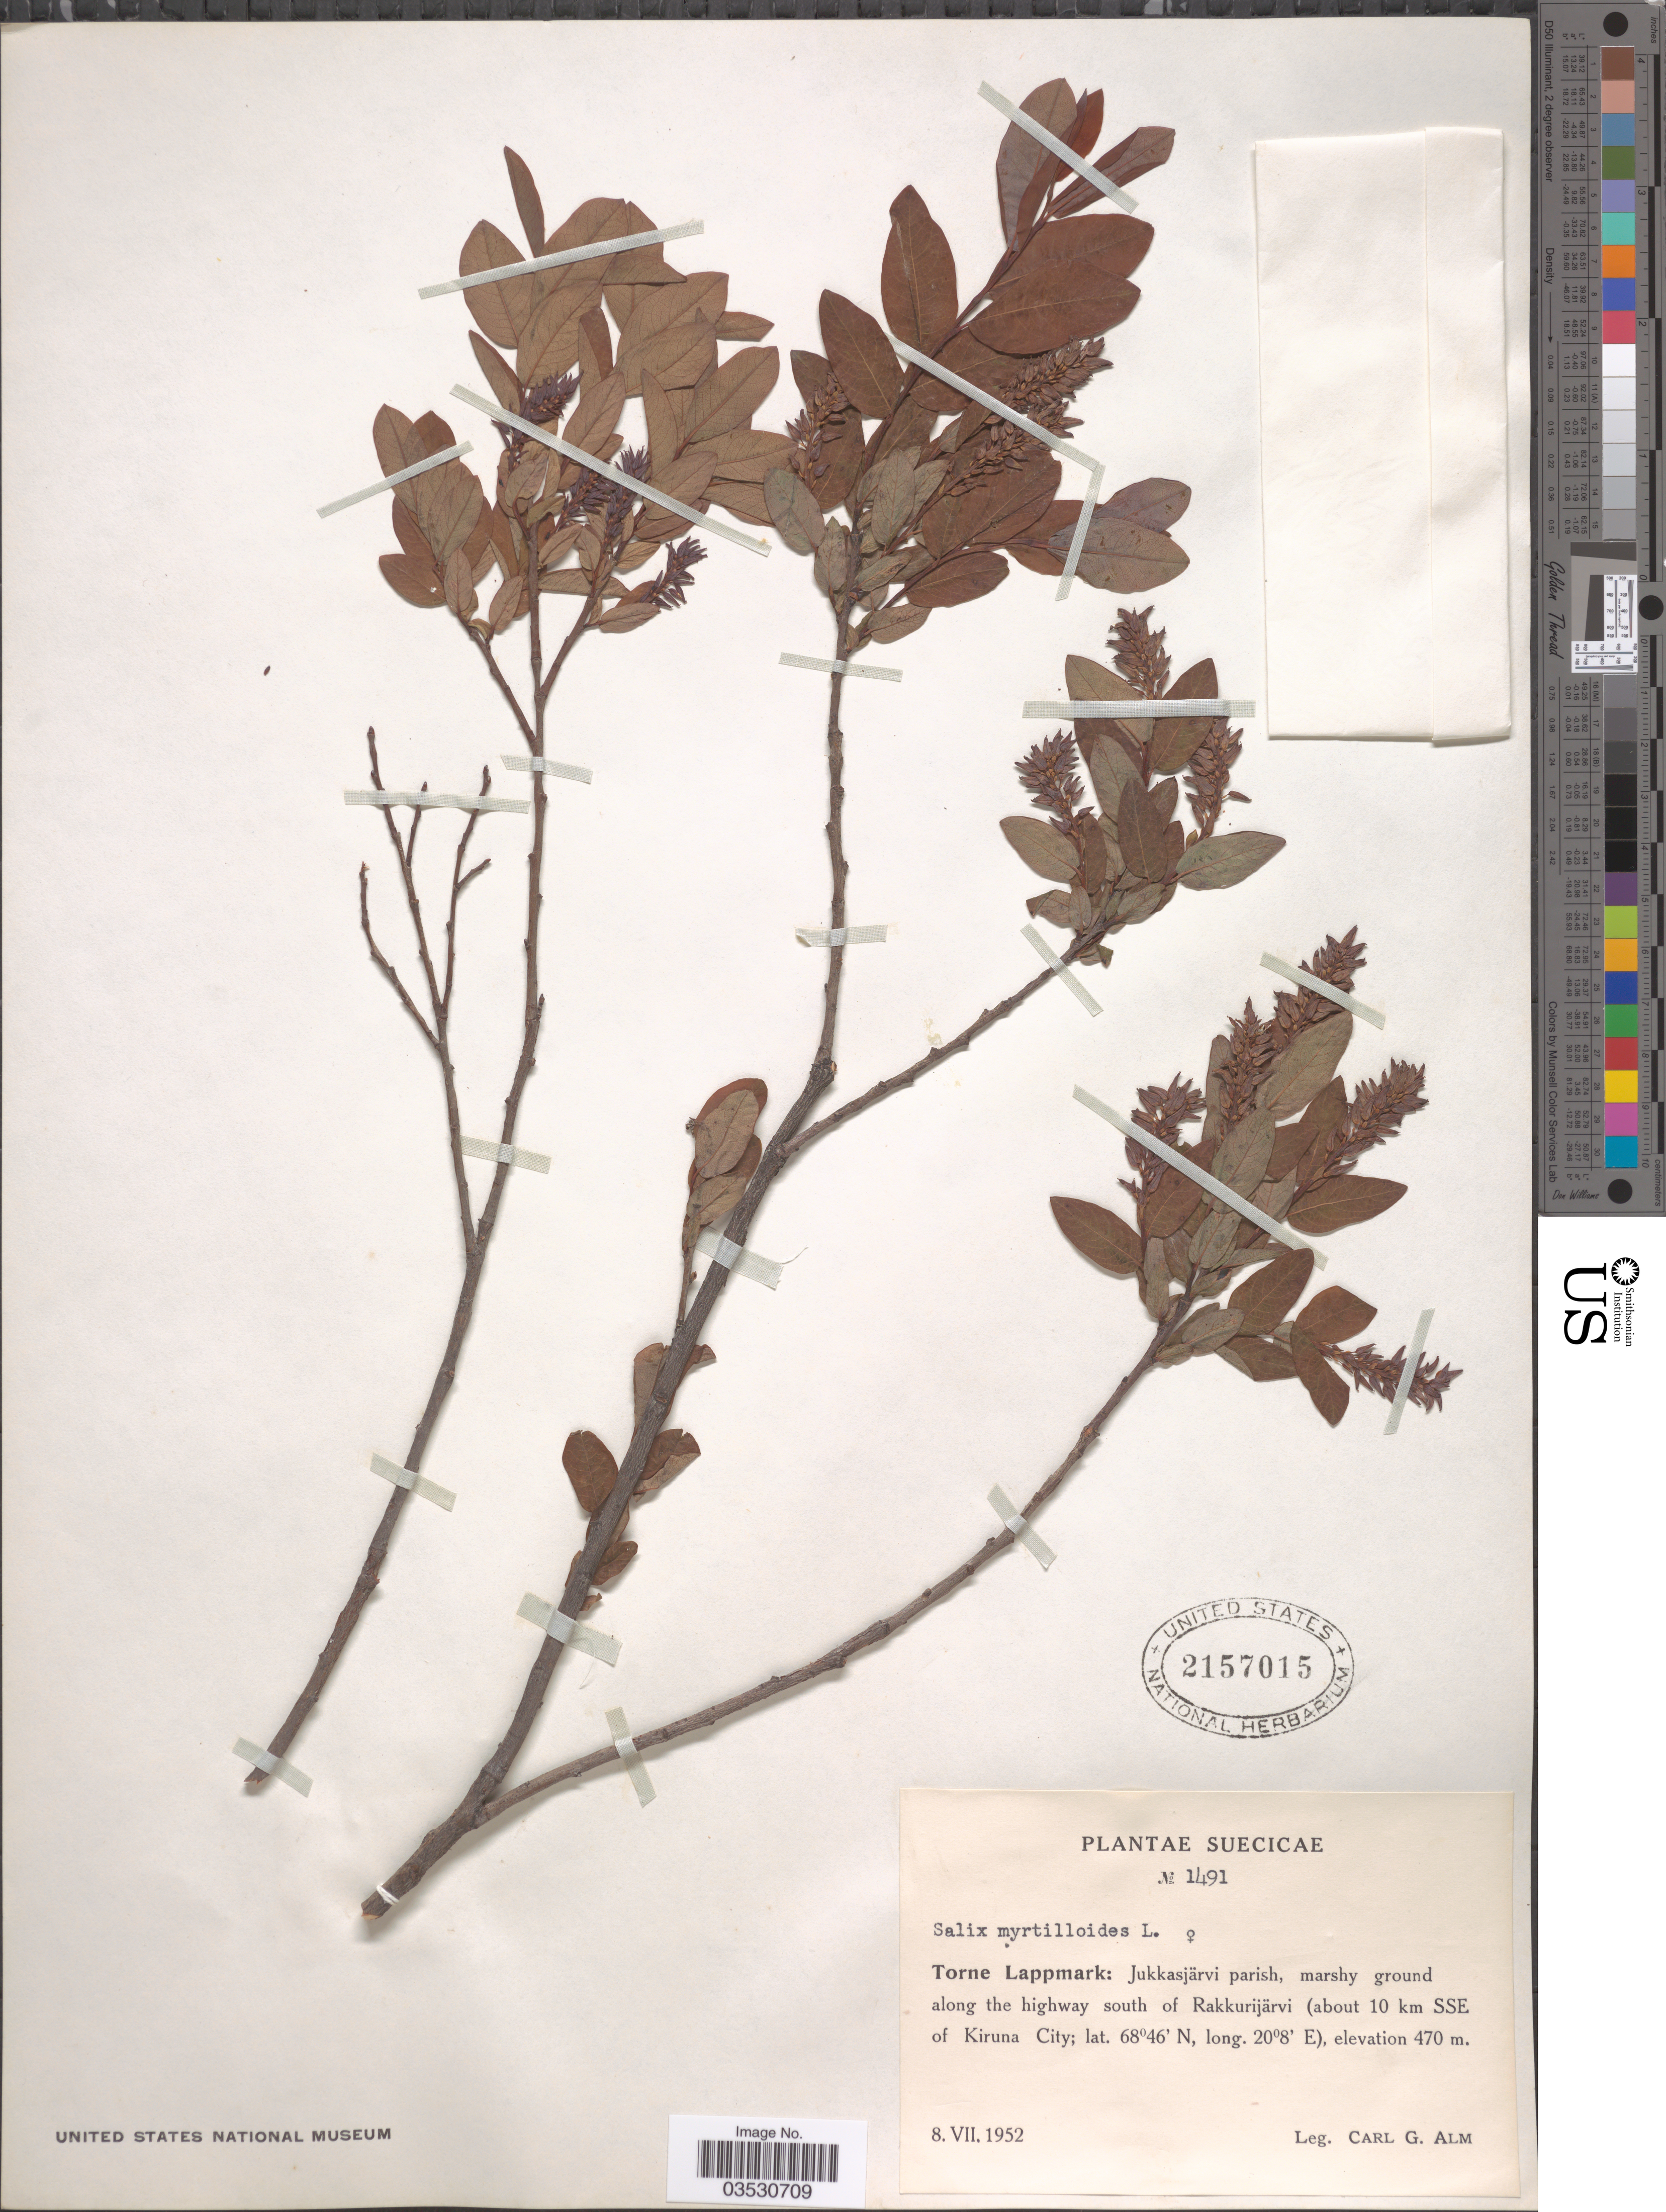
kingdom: Plantae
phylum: Tracheophyta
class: Magnoliopsida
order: Malpighiales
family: Salicaceae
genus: Salix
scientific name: Salix myrtilloides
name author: L.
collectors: C. G. Alm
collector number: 1491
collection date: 1952-07-08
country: Sweden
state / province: Norrbotten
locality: Suecicae. Torne Lappmark: Jukkasjärvi parish, marshy ground along the highway south of Rakkurijärvi (about 10 km SSE of Kiruna City).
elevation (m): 470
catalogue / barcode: US 2157015